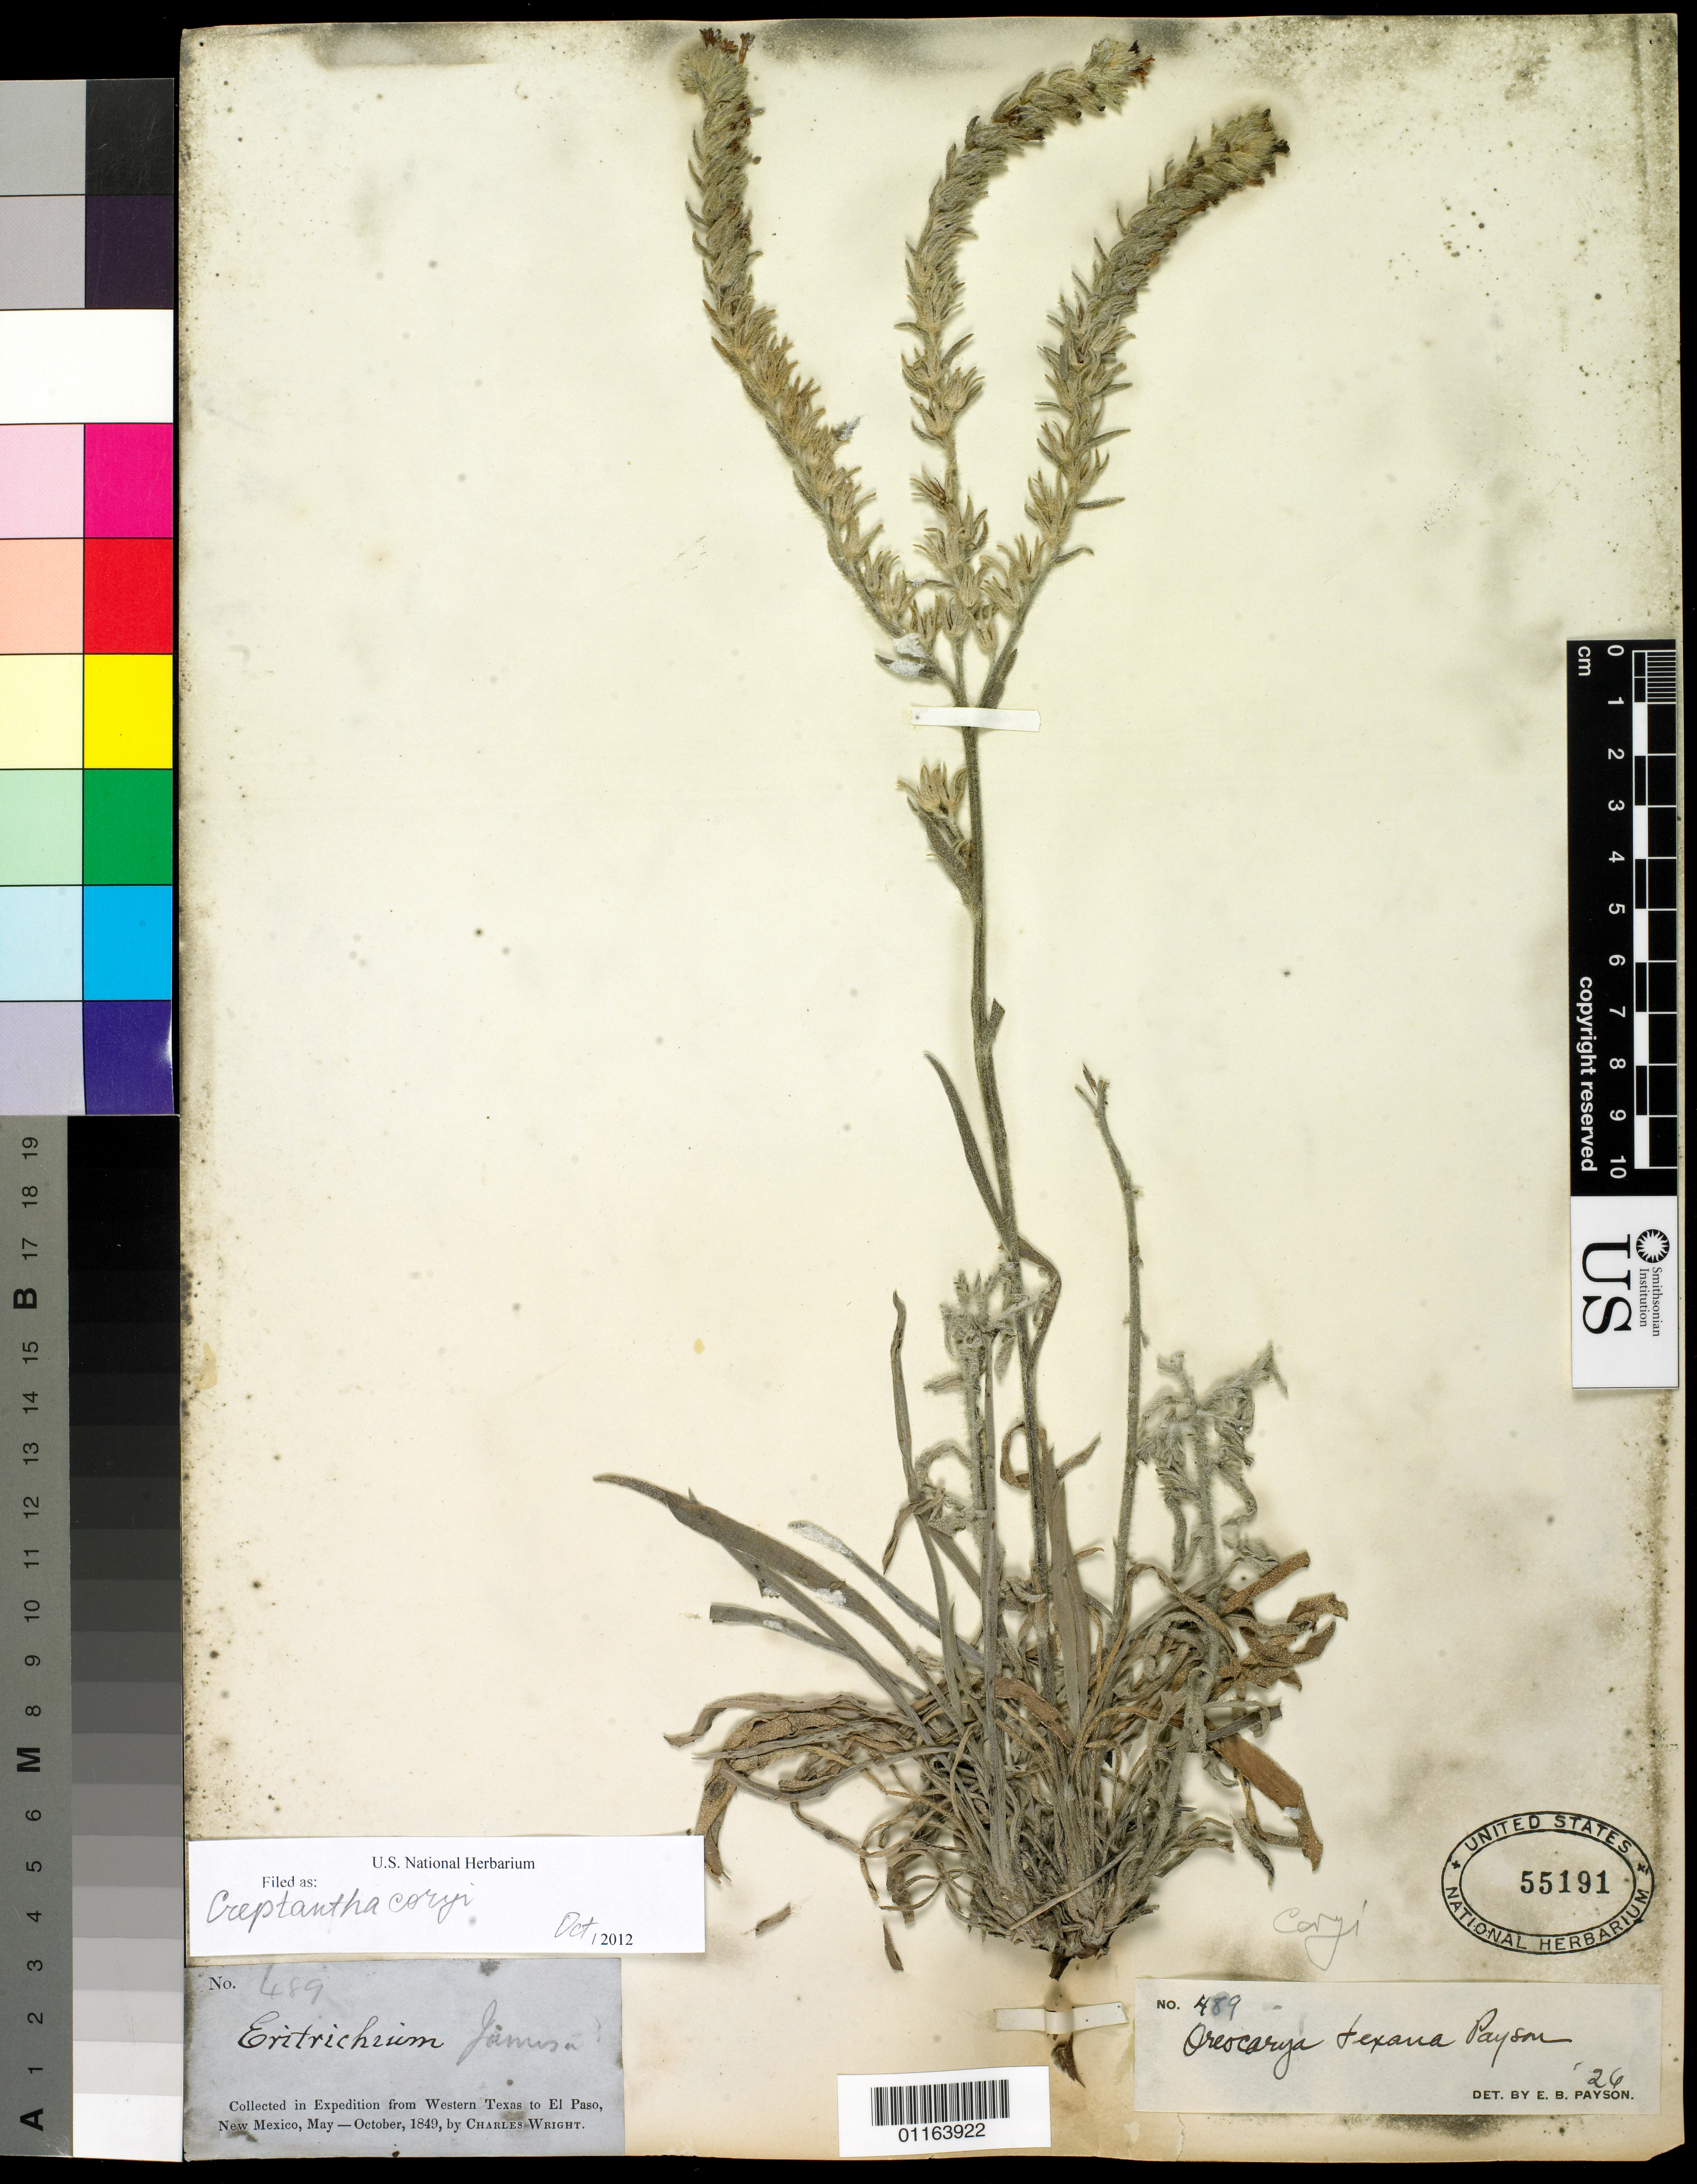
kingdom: Plantae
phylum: Tracheophyta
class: Magnoliopsida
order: Boraginales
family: Boraginaceae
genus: Cryptantha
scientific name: Cryptantha coryi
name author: I.M. Johnst.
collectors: C. Wright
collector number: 489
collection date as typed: May 1849 to -- Oct 1849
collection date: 1849-05/1849-10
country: United States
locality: From Western Texas to El Paso, New Mexico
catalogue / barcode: US 55191